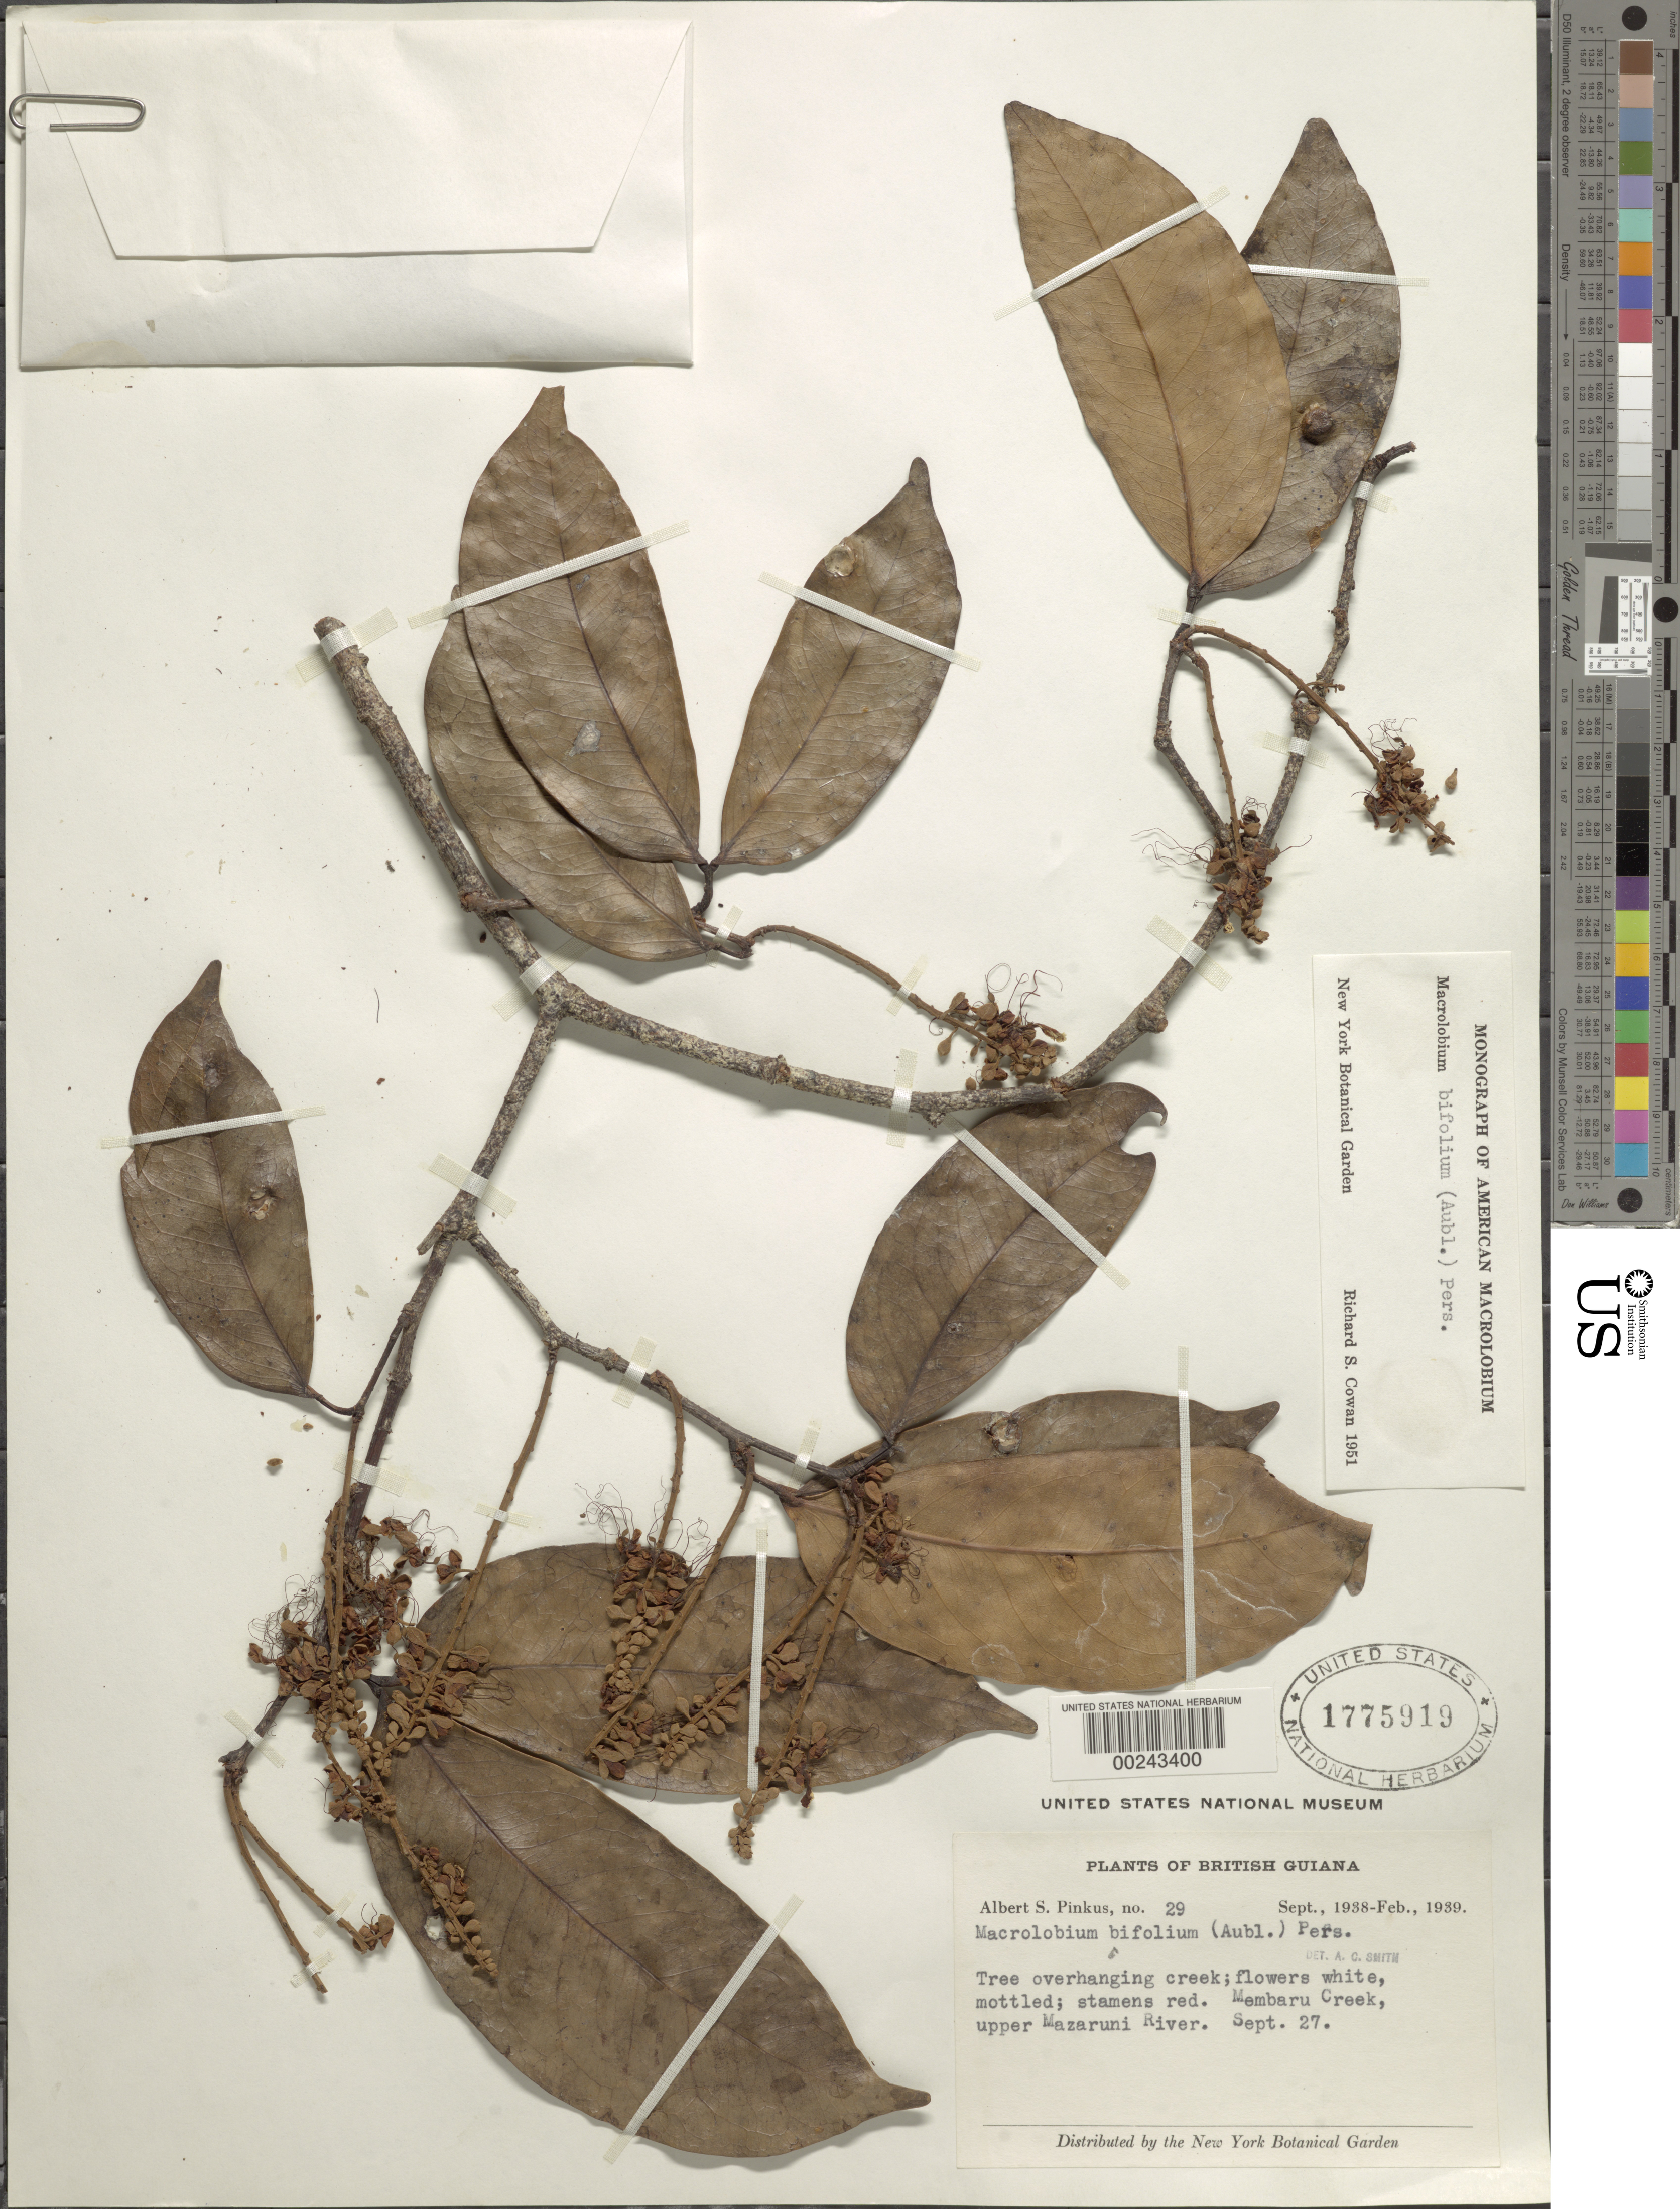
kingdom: Plantae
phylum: Tracheophyta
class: Magnoliopsida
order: Fabales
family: Fabaceae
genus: Macrolobium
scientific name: Macrolobium bifolium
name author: (Aubl.) Pers.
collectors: A. Pinkus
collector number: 29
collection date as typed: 27 Sep 1939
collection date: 1939-09-27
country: Guyana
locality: Membaru creek, upper mazaruni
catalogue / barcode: US 1775919